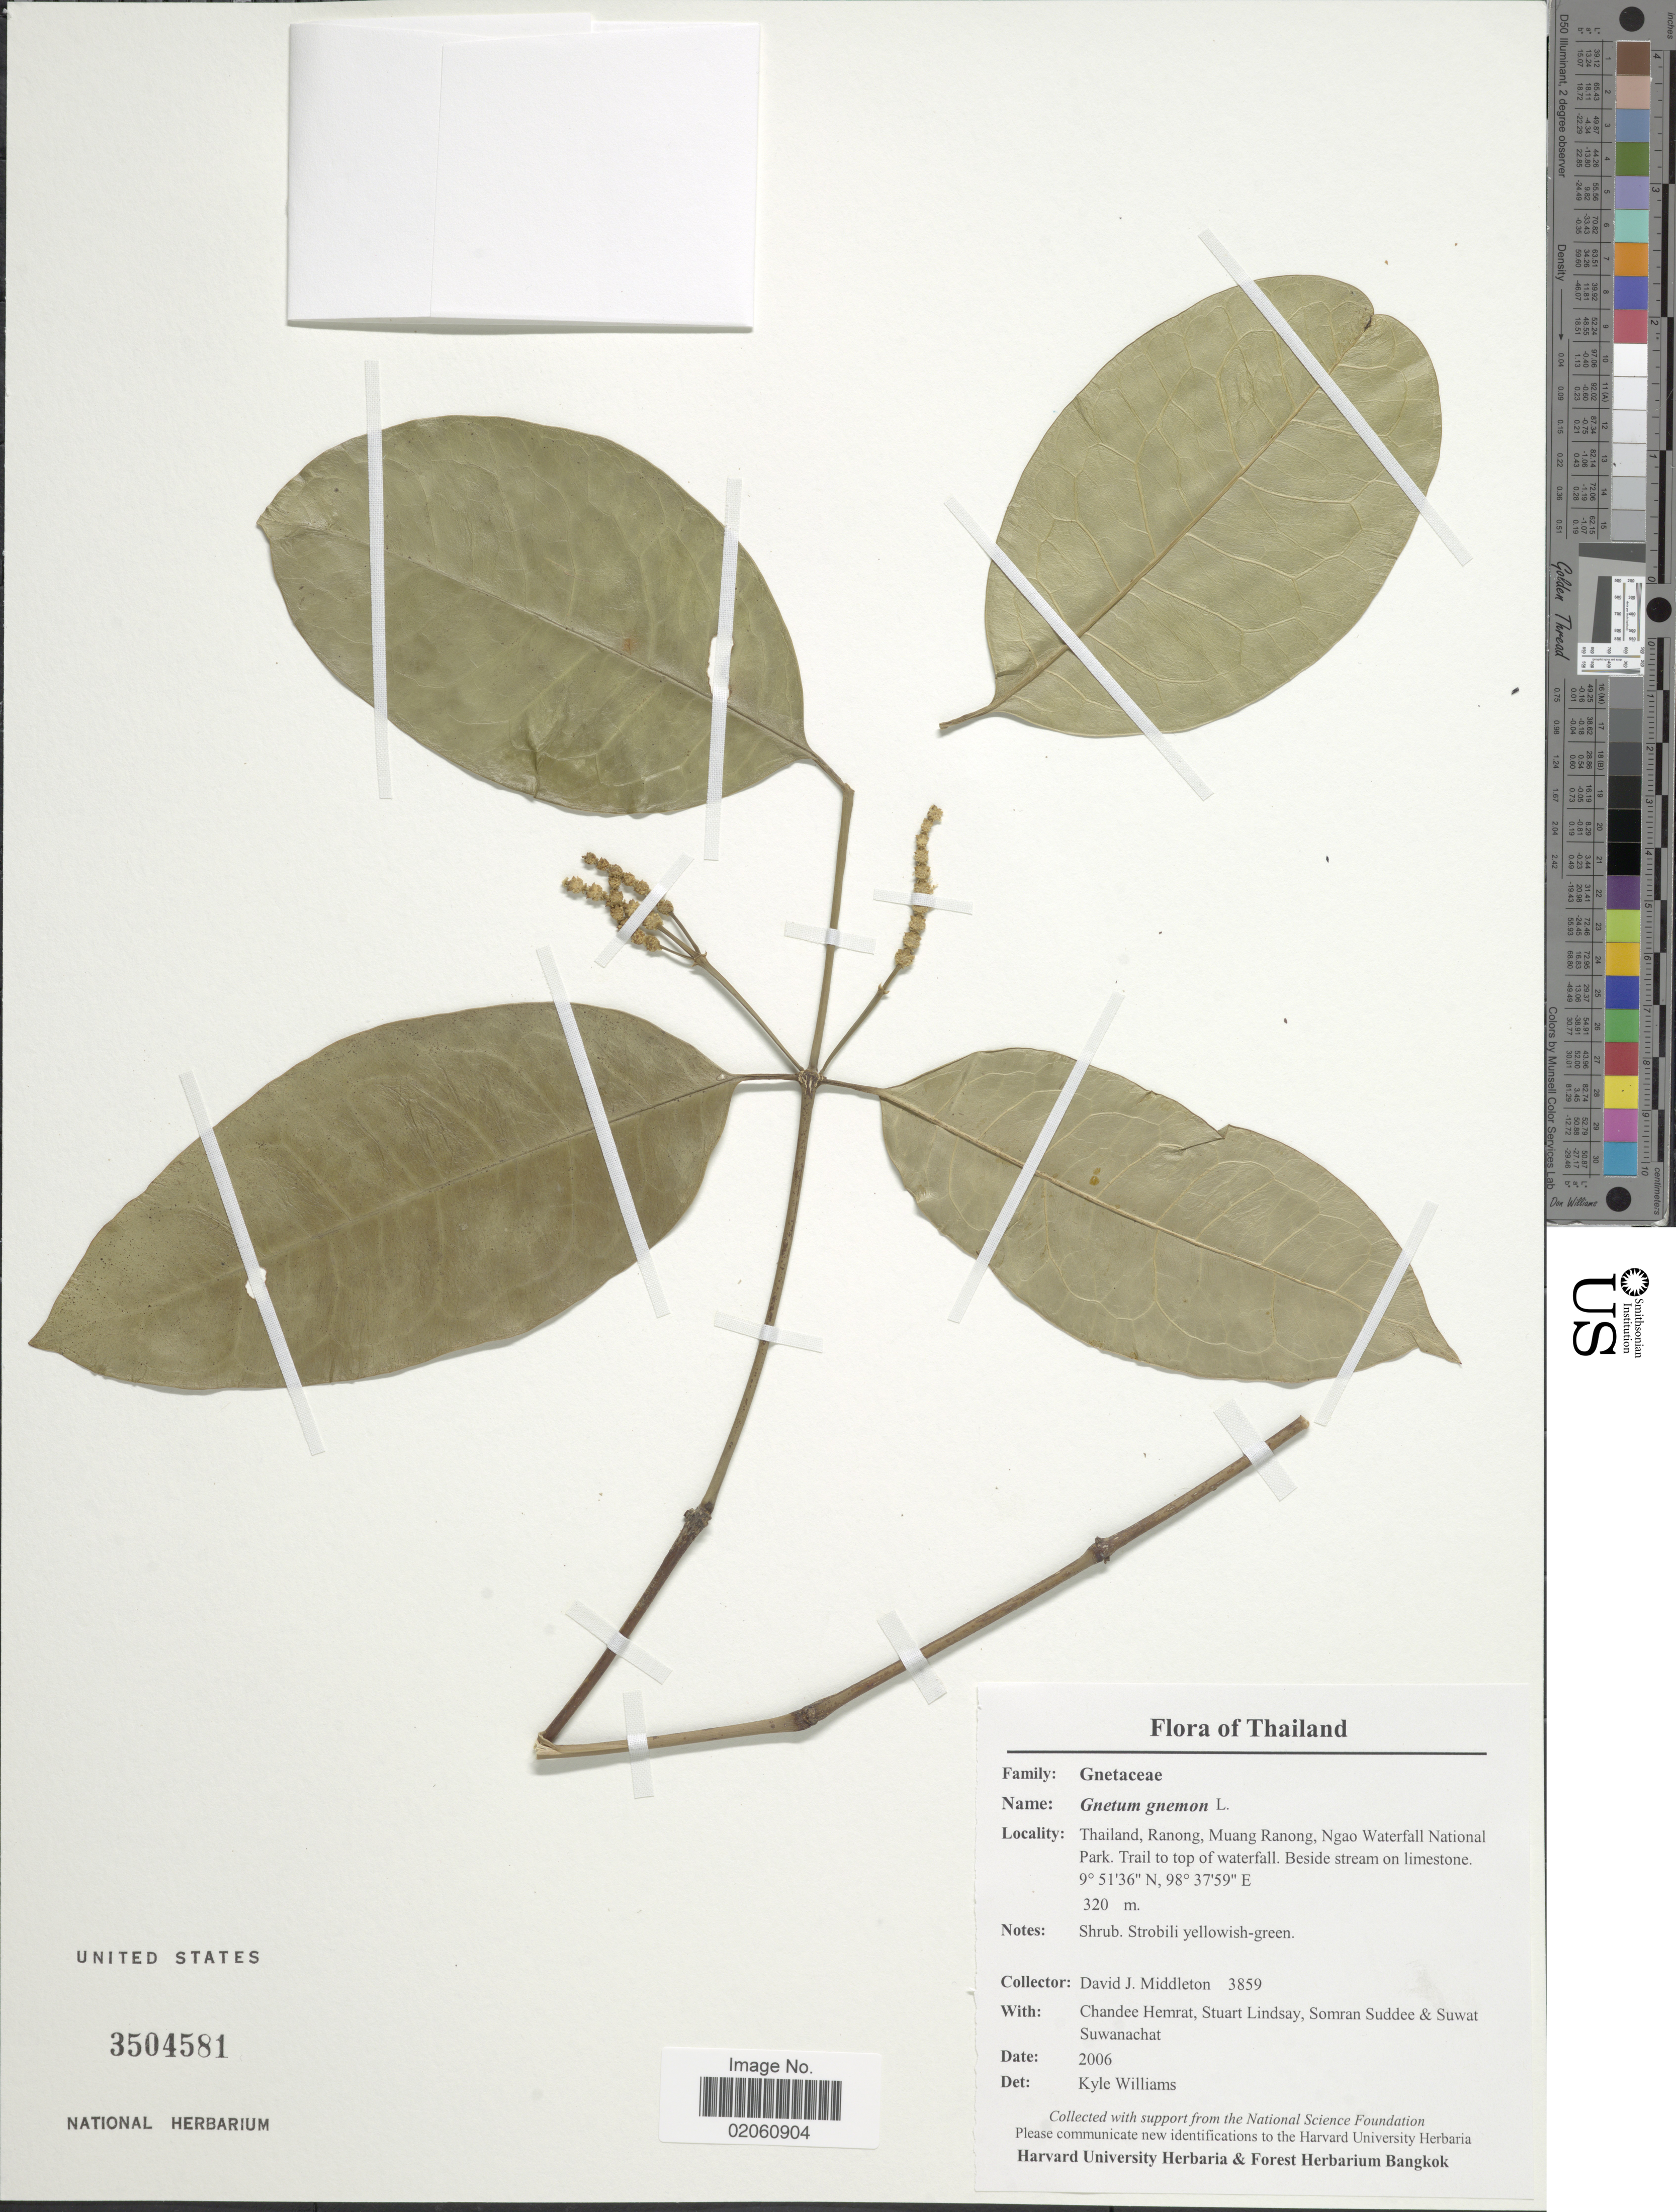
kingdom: Plantae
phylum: Tracheophyta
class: Gnetopsida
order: Gnetales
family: Gnetaceae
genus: Gnetum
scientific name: Gnetum gnemon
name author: L.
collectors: D. J. Middleton, C. Hemrat, S. Lindsay, S. Suddee & S. Suwanachat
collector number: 3859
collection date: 2006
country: Thailand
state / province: Ranong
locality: Muang Ranong, Ngao Waterfall National Park. Trail to top of waterfall. Beside stream on limestone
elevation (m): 320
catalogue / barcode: US 3504581